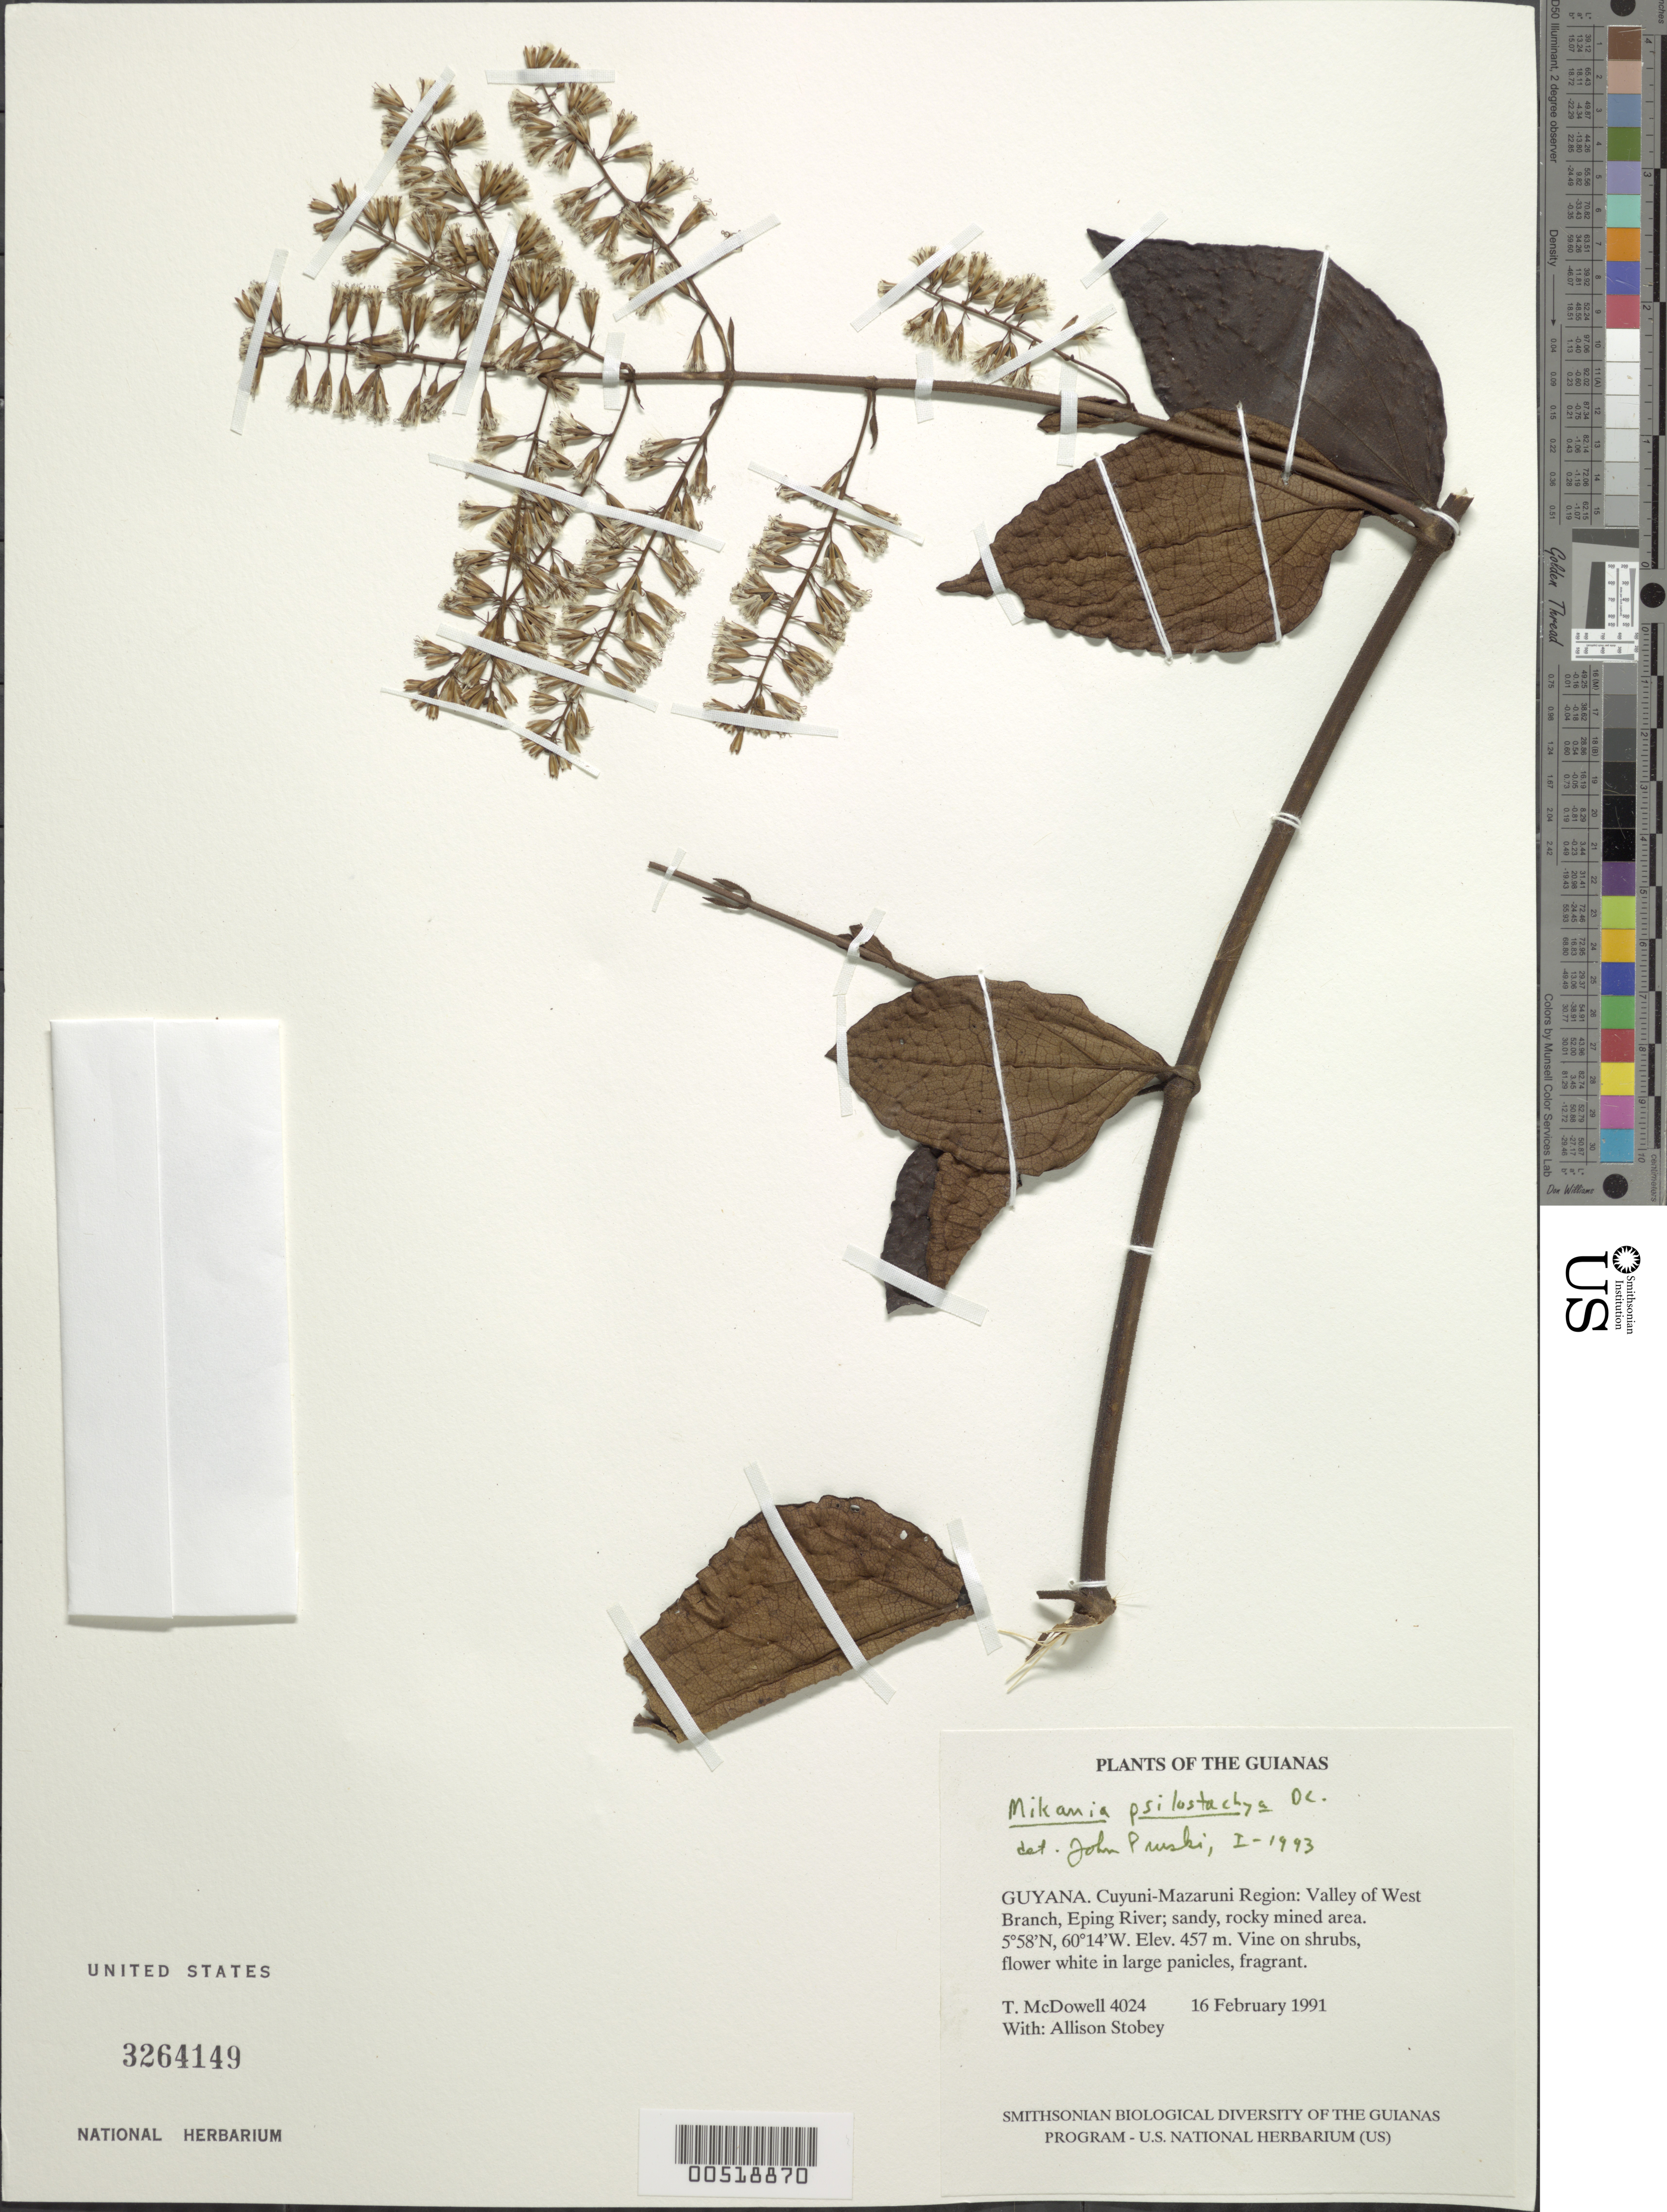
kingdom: Plantae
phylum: Tracheophyta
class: Magnoliopsida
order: Asterales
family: Asteraceae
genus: Mikania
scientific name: Mikania psilostachya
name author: DC.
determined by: Pruski, J. F.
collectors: T. McDowell & A. Stobey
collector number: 4024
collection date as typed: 16 February 1991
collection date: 1991-02-16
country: Guyana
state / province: Cuyuni-Mazaruni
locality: Valley of West Branch, Eping River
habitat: Sandy, rocky mined area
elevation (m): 457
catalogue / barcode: US 3264149